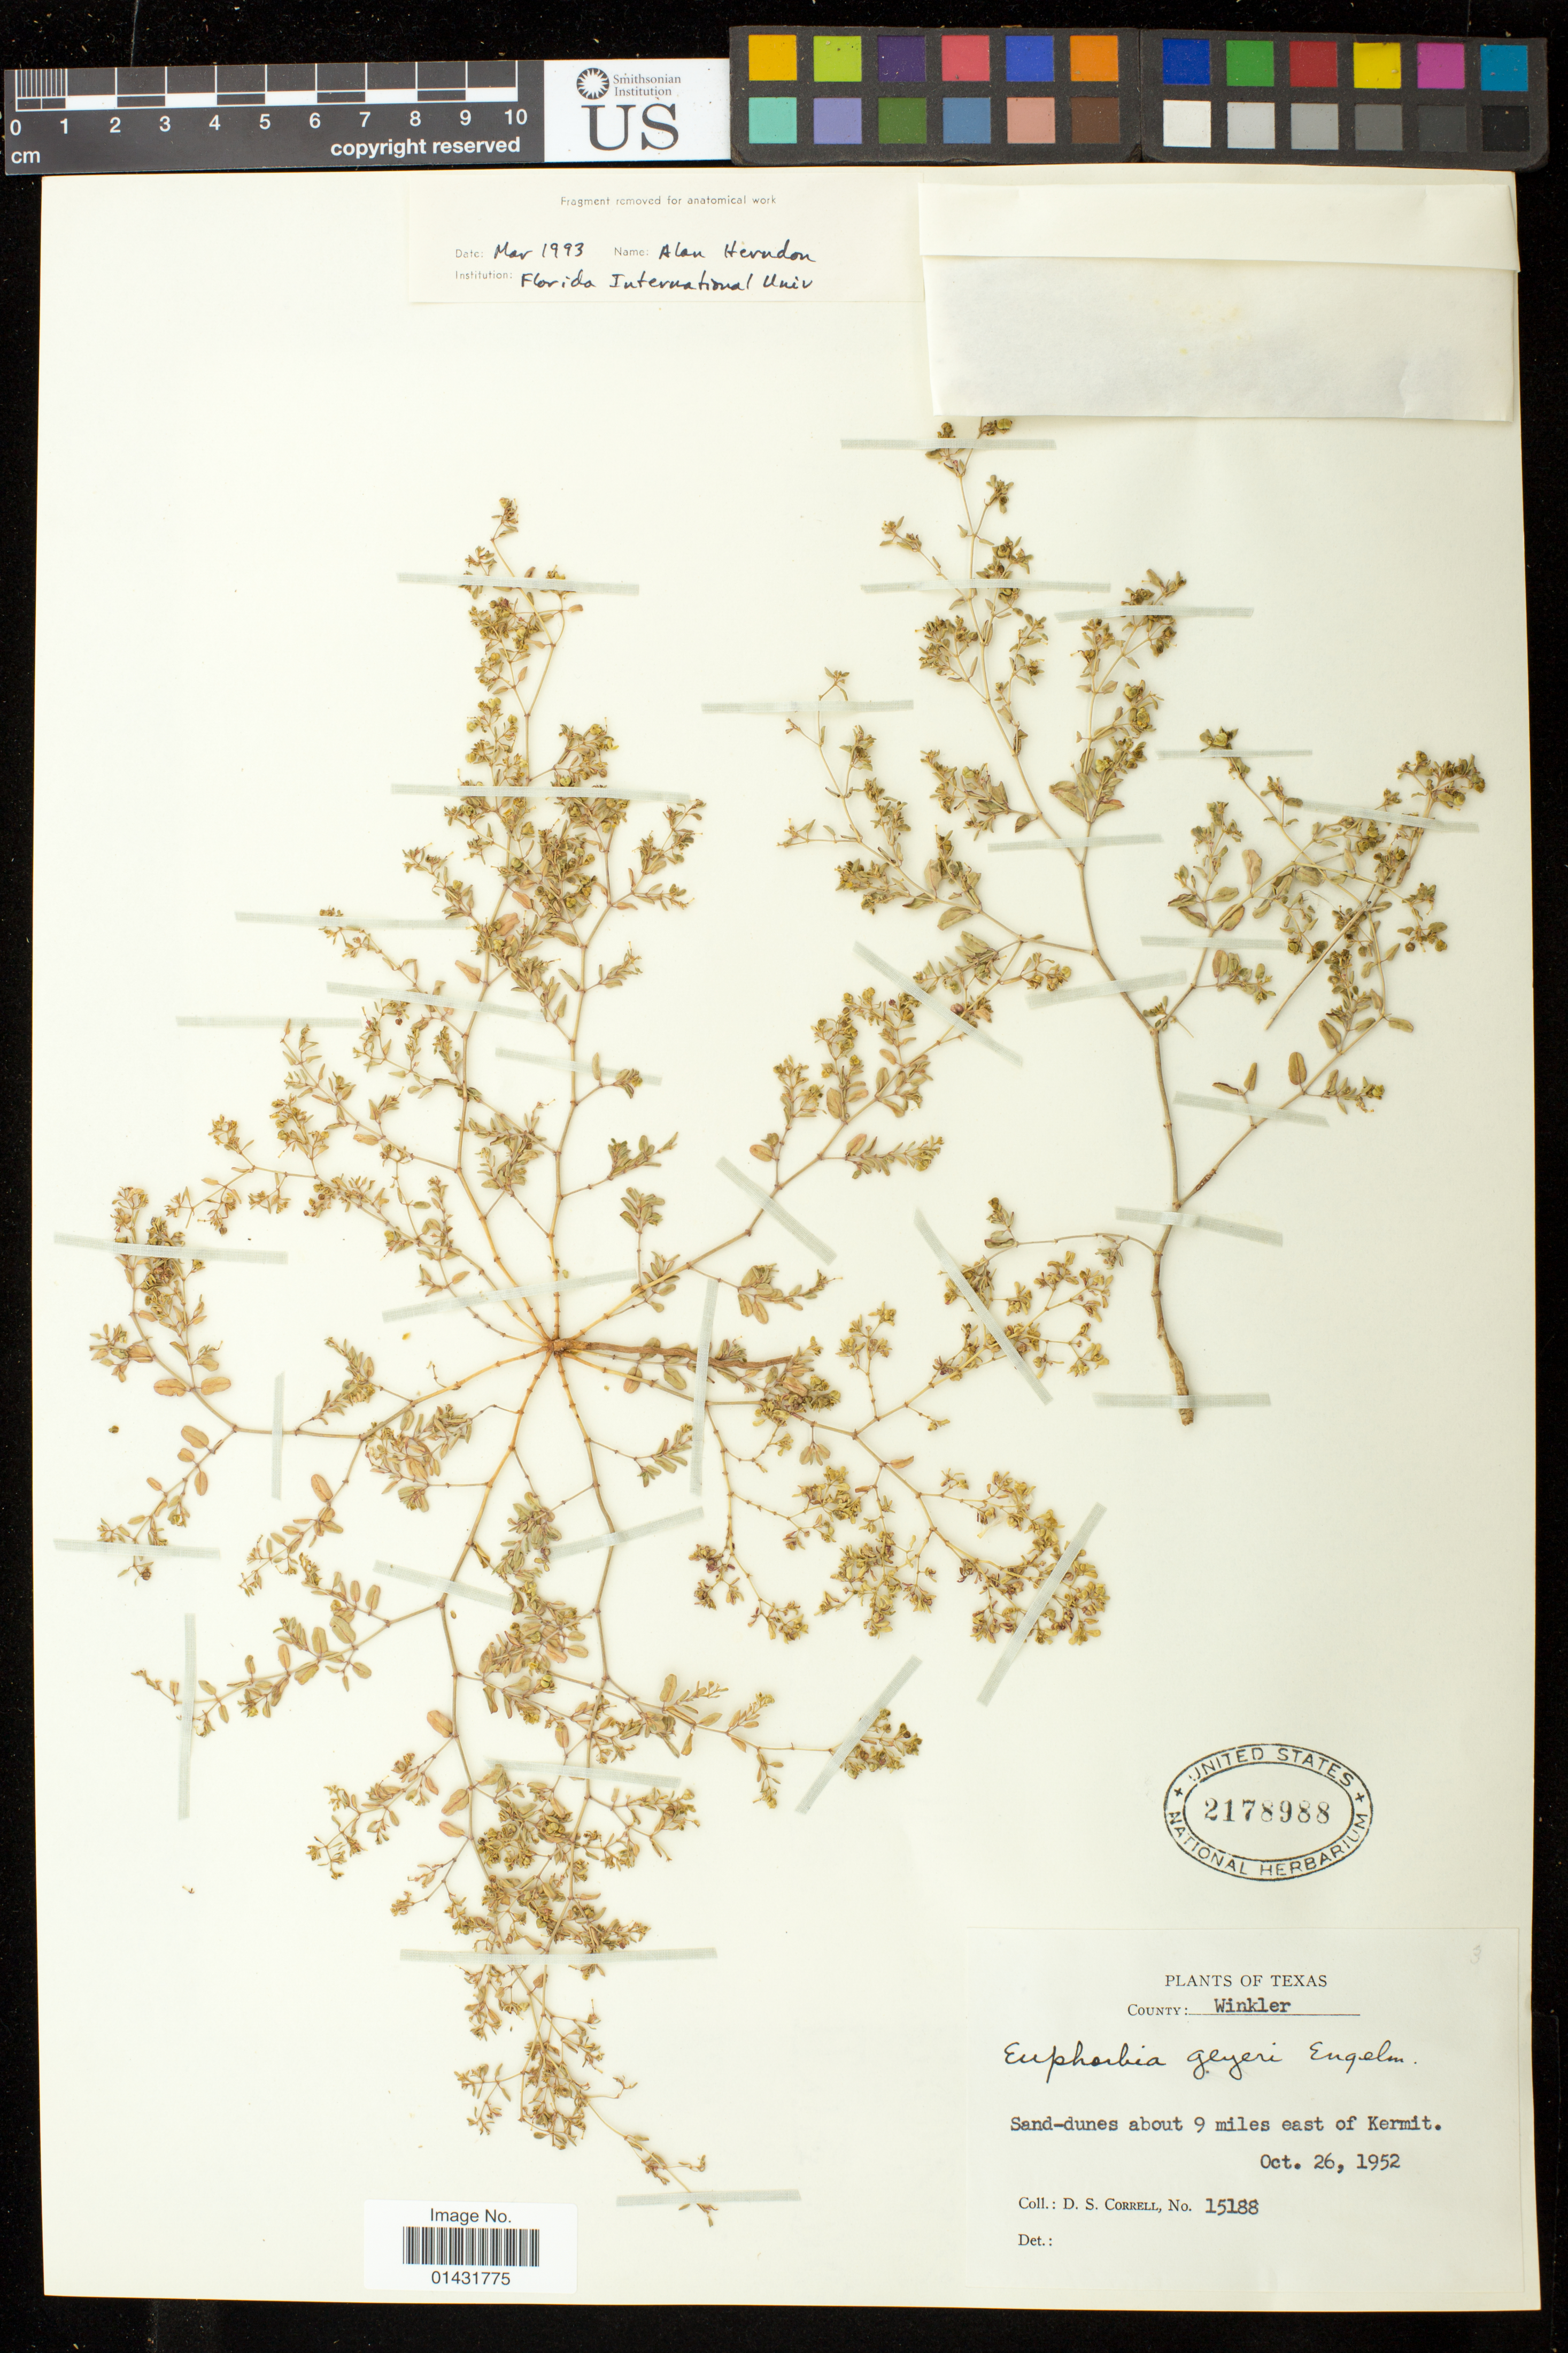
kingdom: Plantae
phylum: Tracheophyta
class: Magnoliopsida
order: Malpighiales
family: Euphorbiaceae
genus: Euphorbia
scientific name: Euphorbia geyeri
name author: Engelm.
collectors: D. S. Correll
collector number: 15188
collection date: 1952-10-26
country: United States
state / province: Texas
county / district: Winkler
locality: About 9 miles east of Kermit.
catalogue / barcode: US 2178988